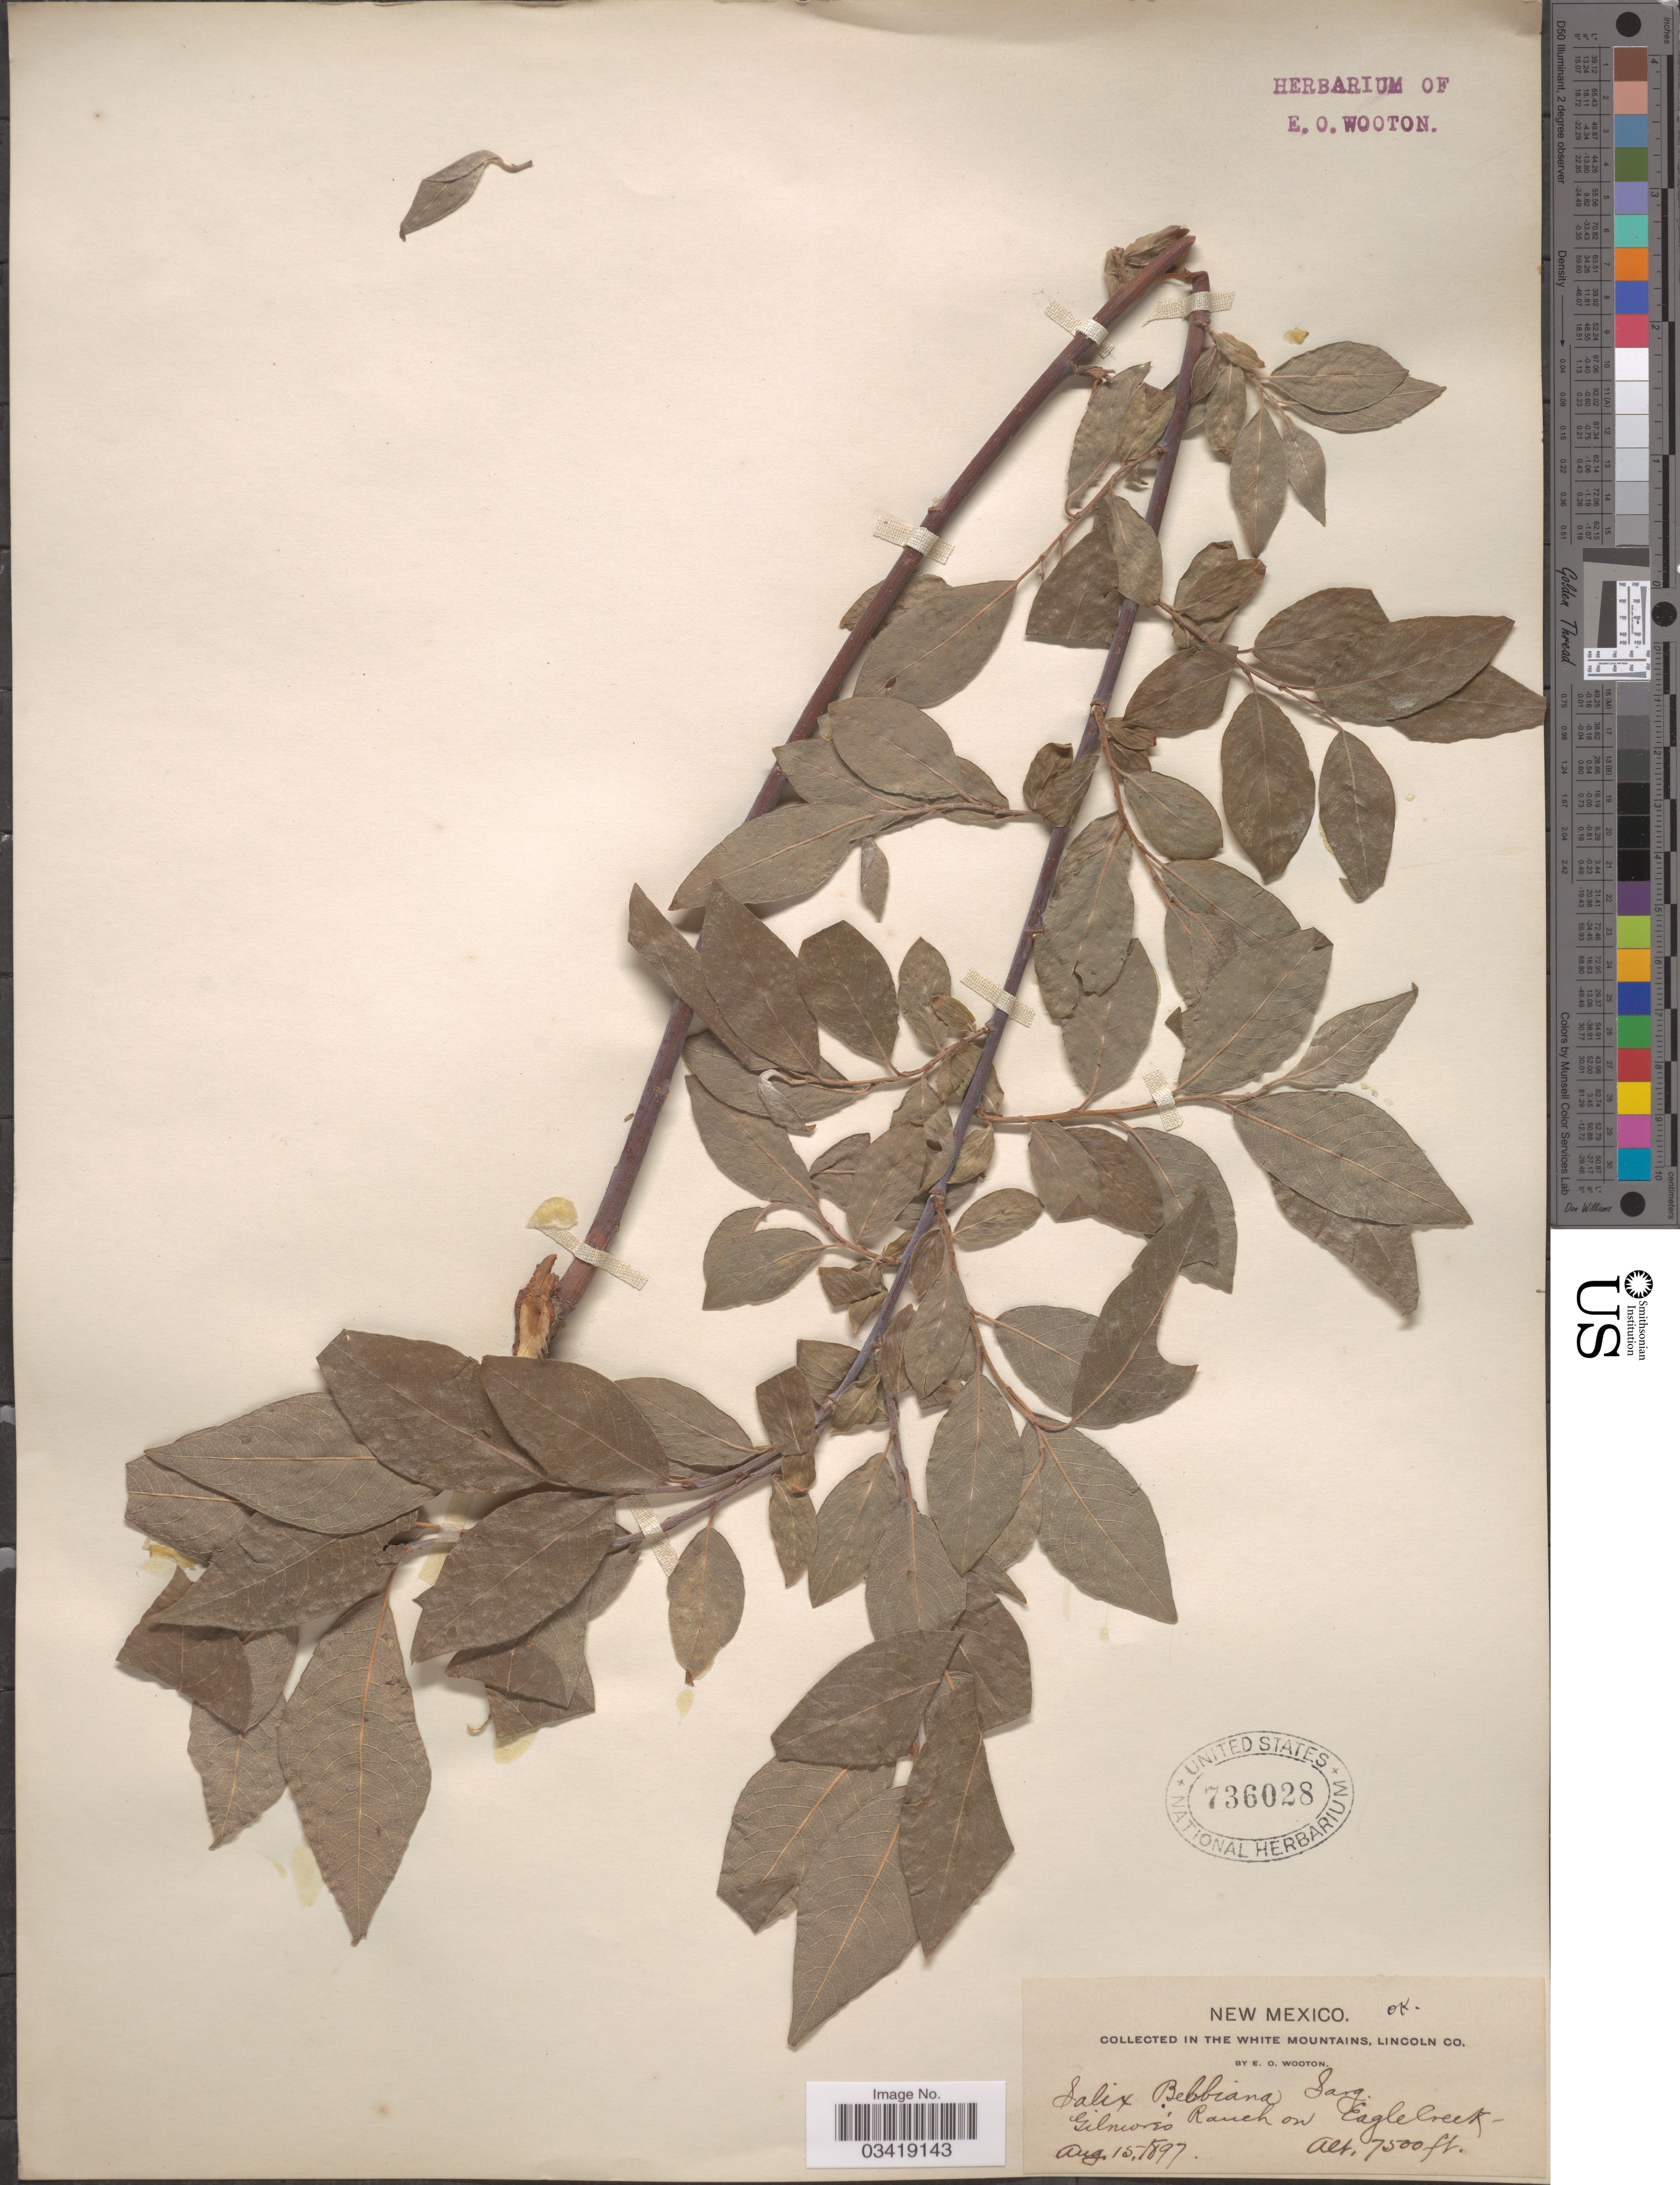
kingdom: Plantae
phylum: Tracheophyta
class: Magnoliopsida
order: Malpighiales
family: Salicaceae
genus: Salix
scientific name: Salix bebbiana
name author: Sarg.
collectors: E. O. Wooton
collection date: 1897-08-15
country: United States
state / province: New Mexico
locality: In The White Mountains, Lincoln Co. Gilmore's Ranch on Eagle Creek.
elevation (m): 2286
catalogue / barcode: US 736028